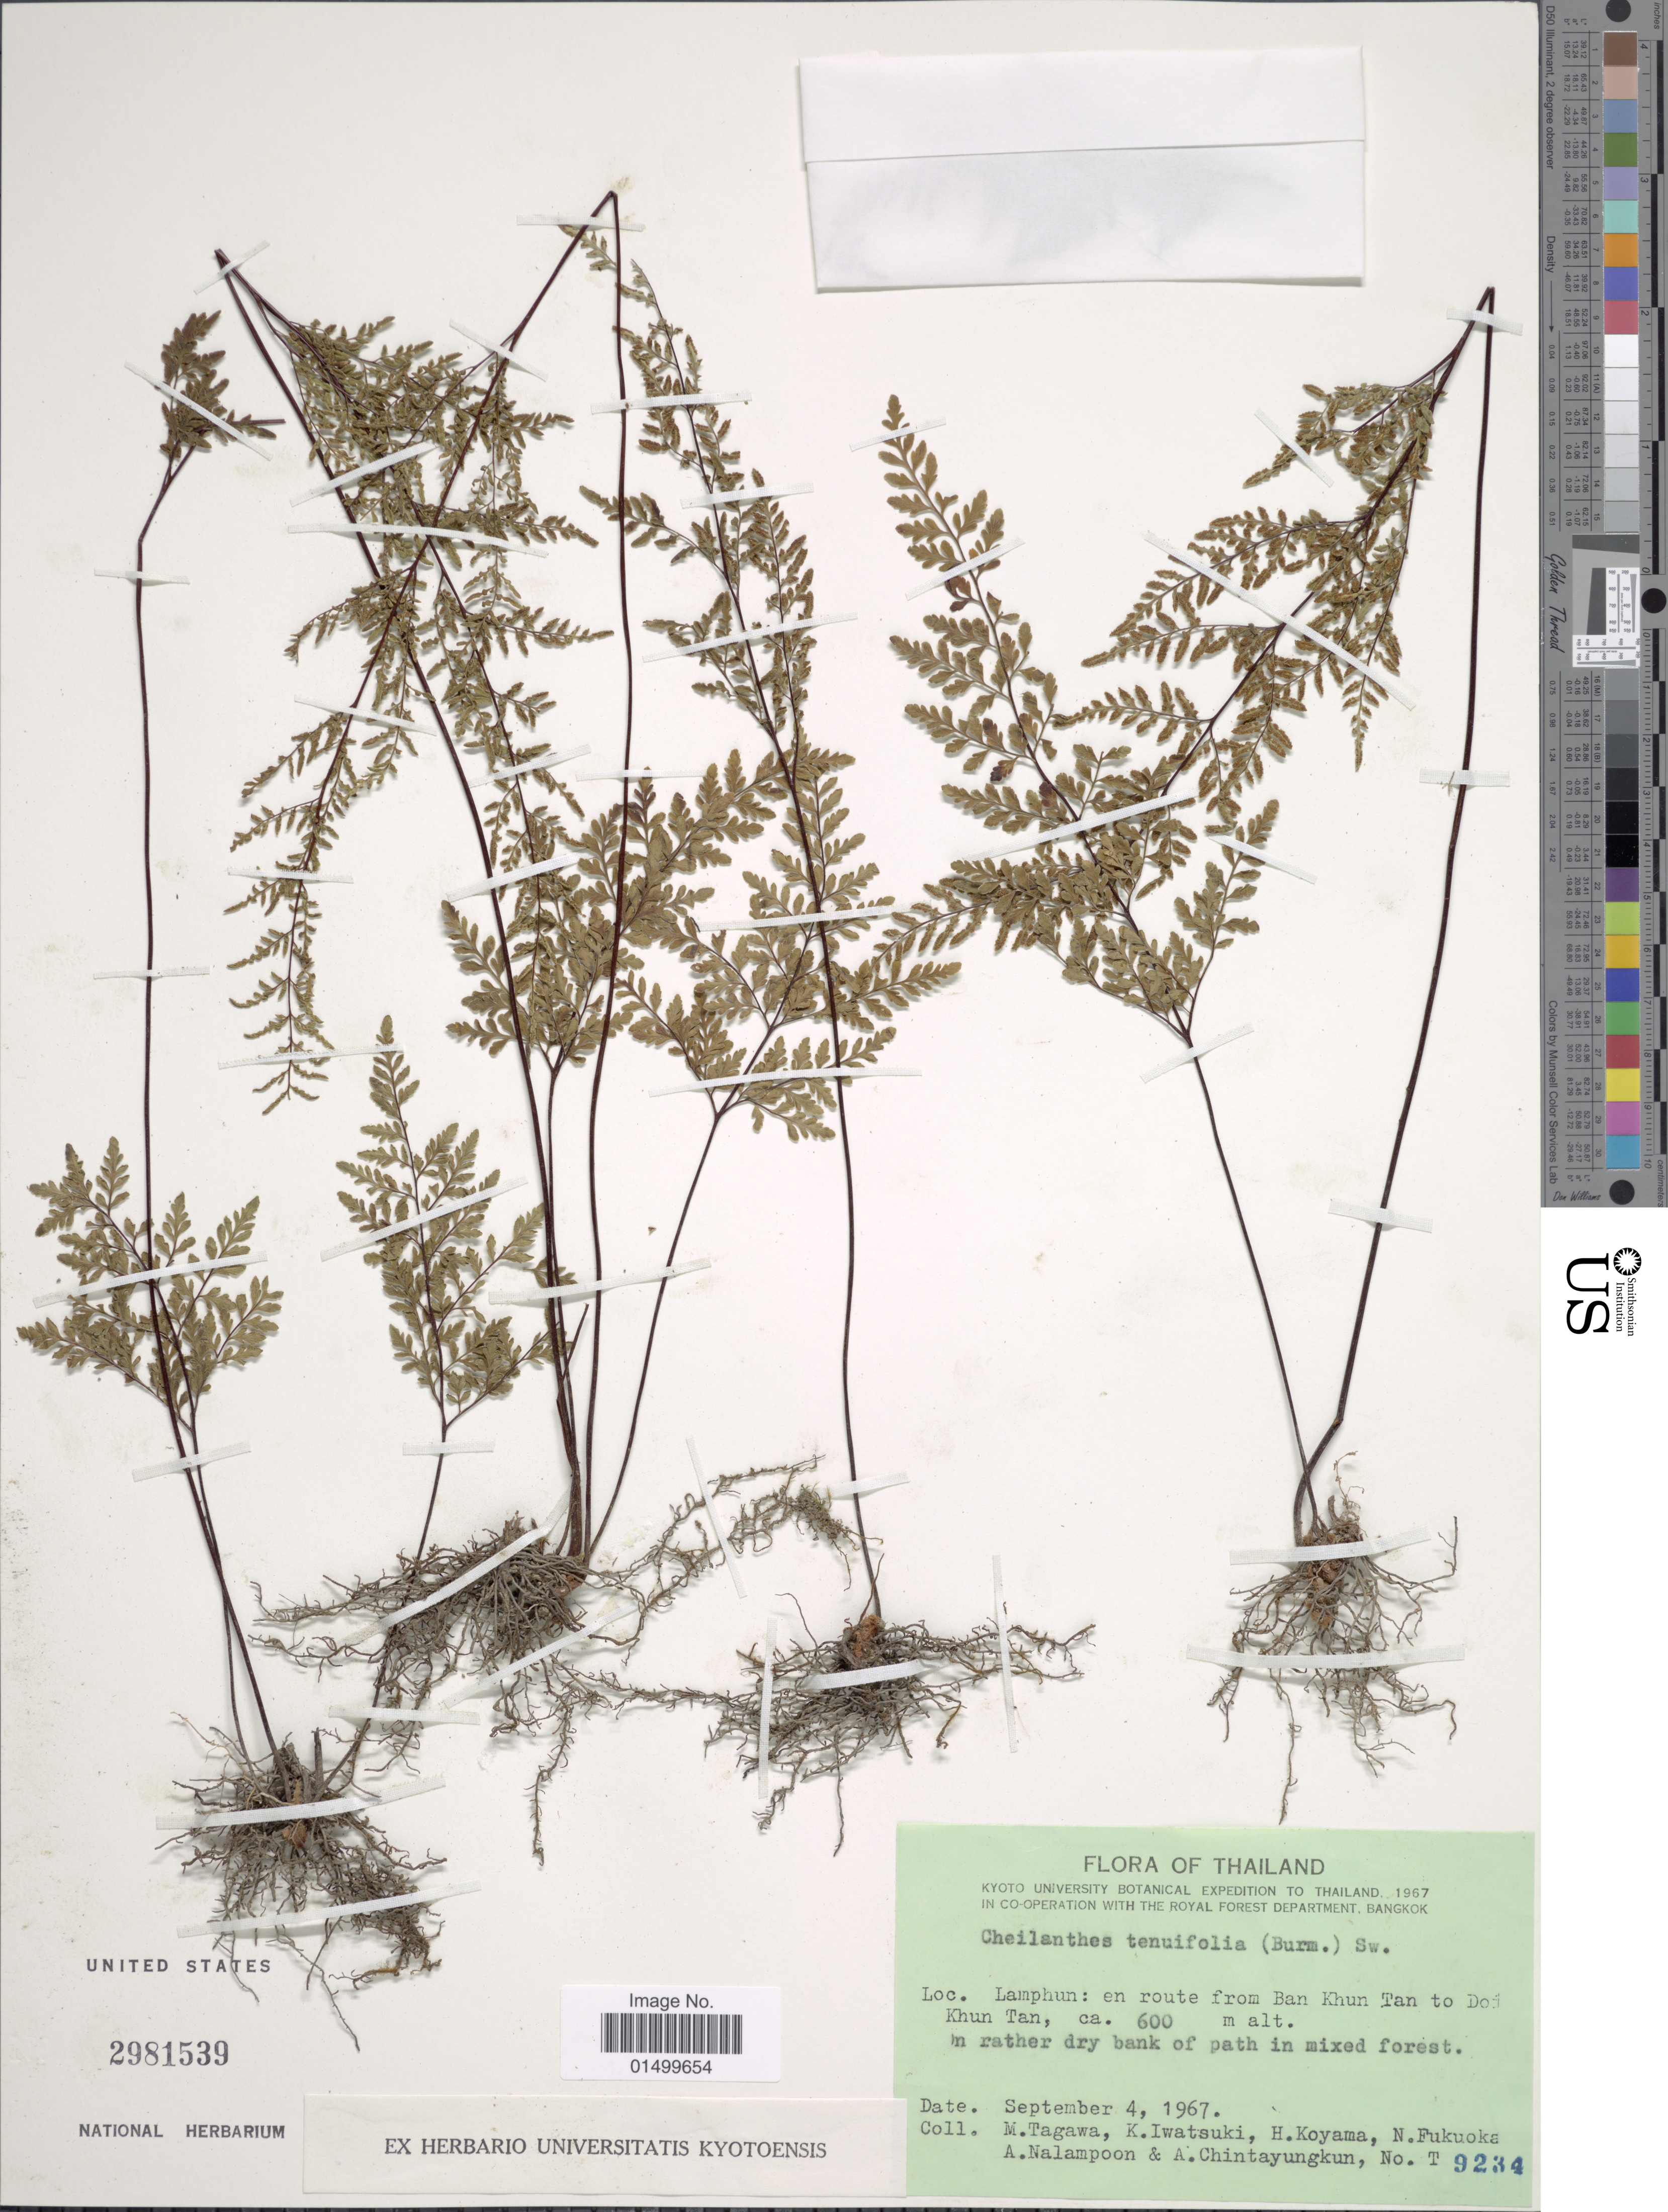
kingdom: Plantae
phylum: Tracheophyta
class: Polypodiopsida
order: Polypodiales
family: Pteridaceae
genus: Cheilanthes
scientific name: Cheilanthes tenuifolia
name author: (Burm. f.) Sw.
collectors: M. Tagawa, K. Iwatsuki, H. Koyama, N. Fukuoka & et al.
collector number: T9234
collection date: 1967-09-04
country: Thailand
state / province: Lamphun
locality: En route from Ban Khun Tan to Doi Khun Tan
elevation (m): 600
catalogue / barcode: US 2981539